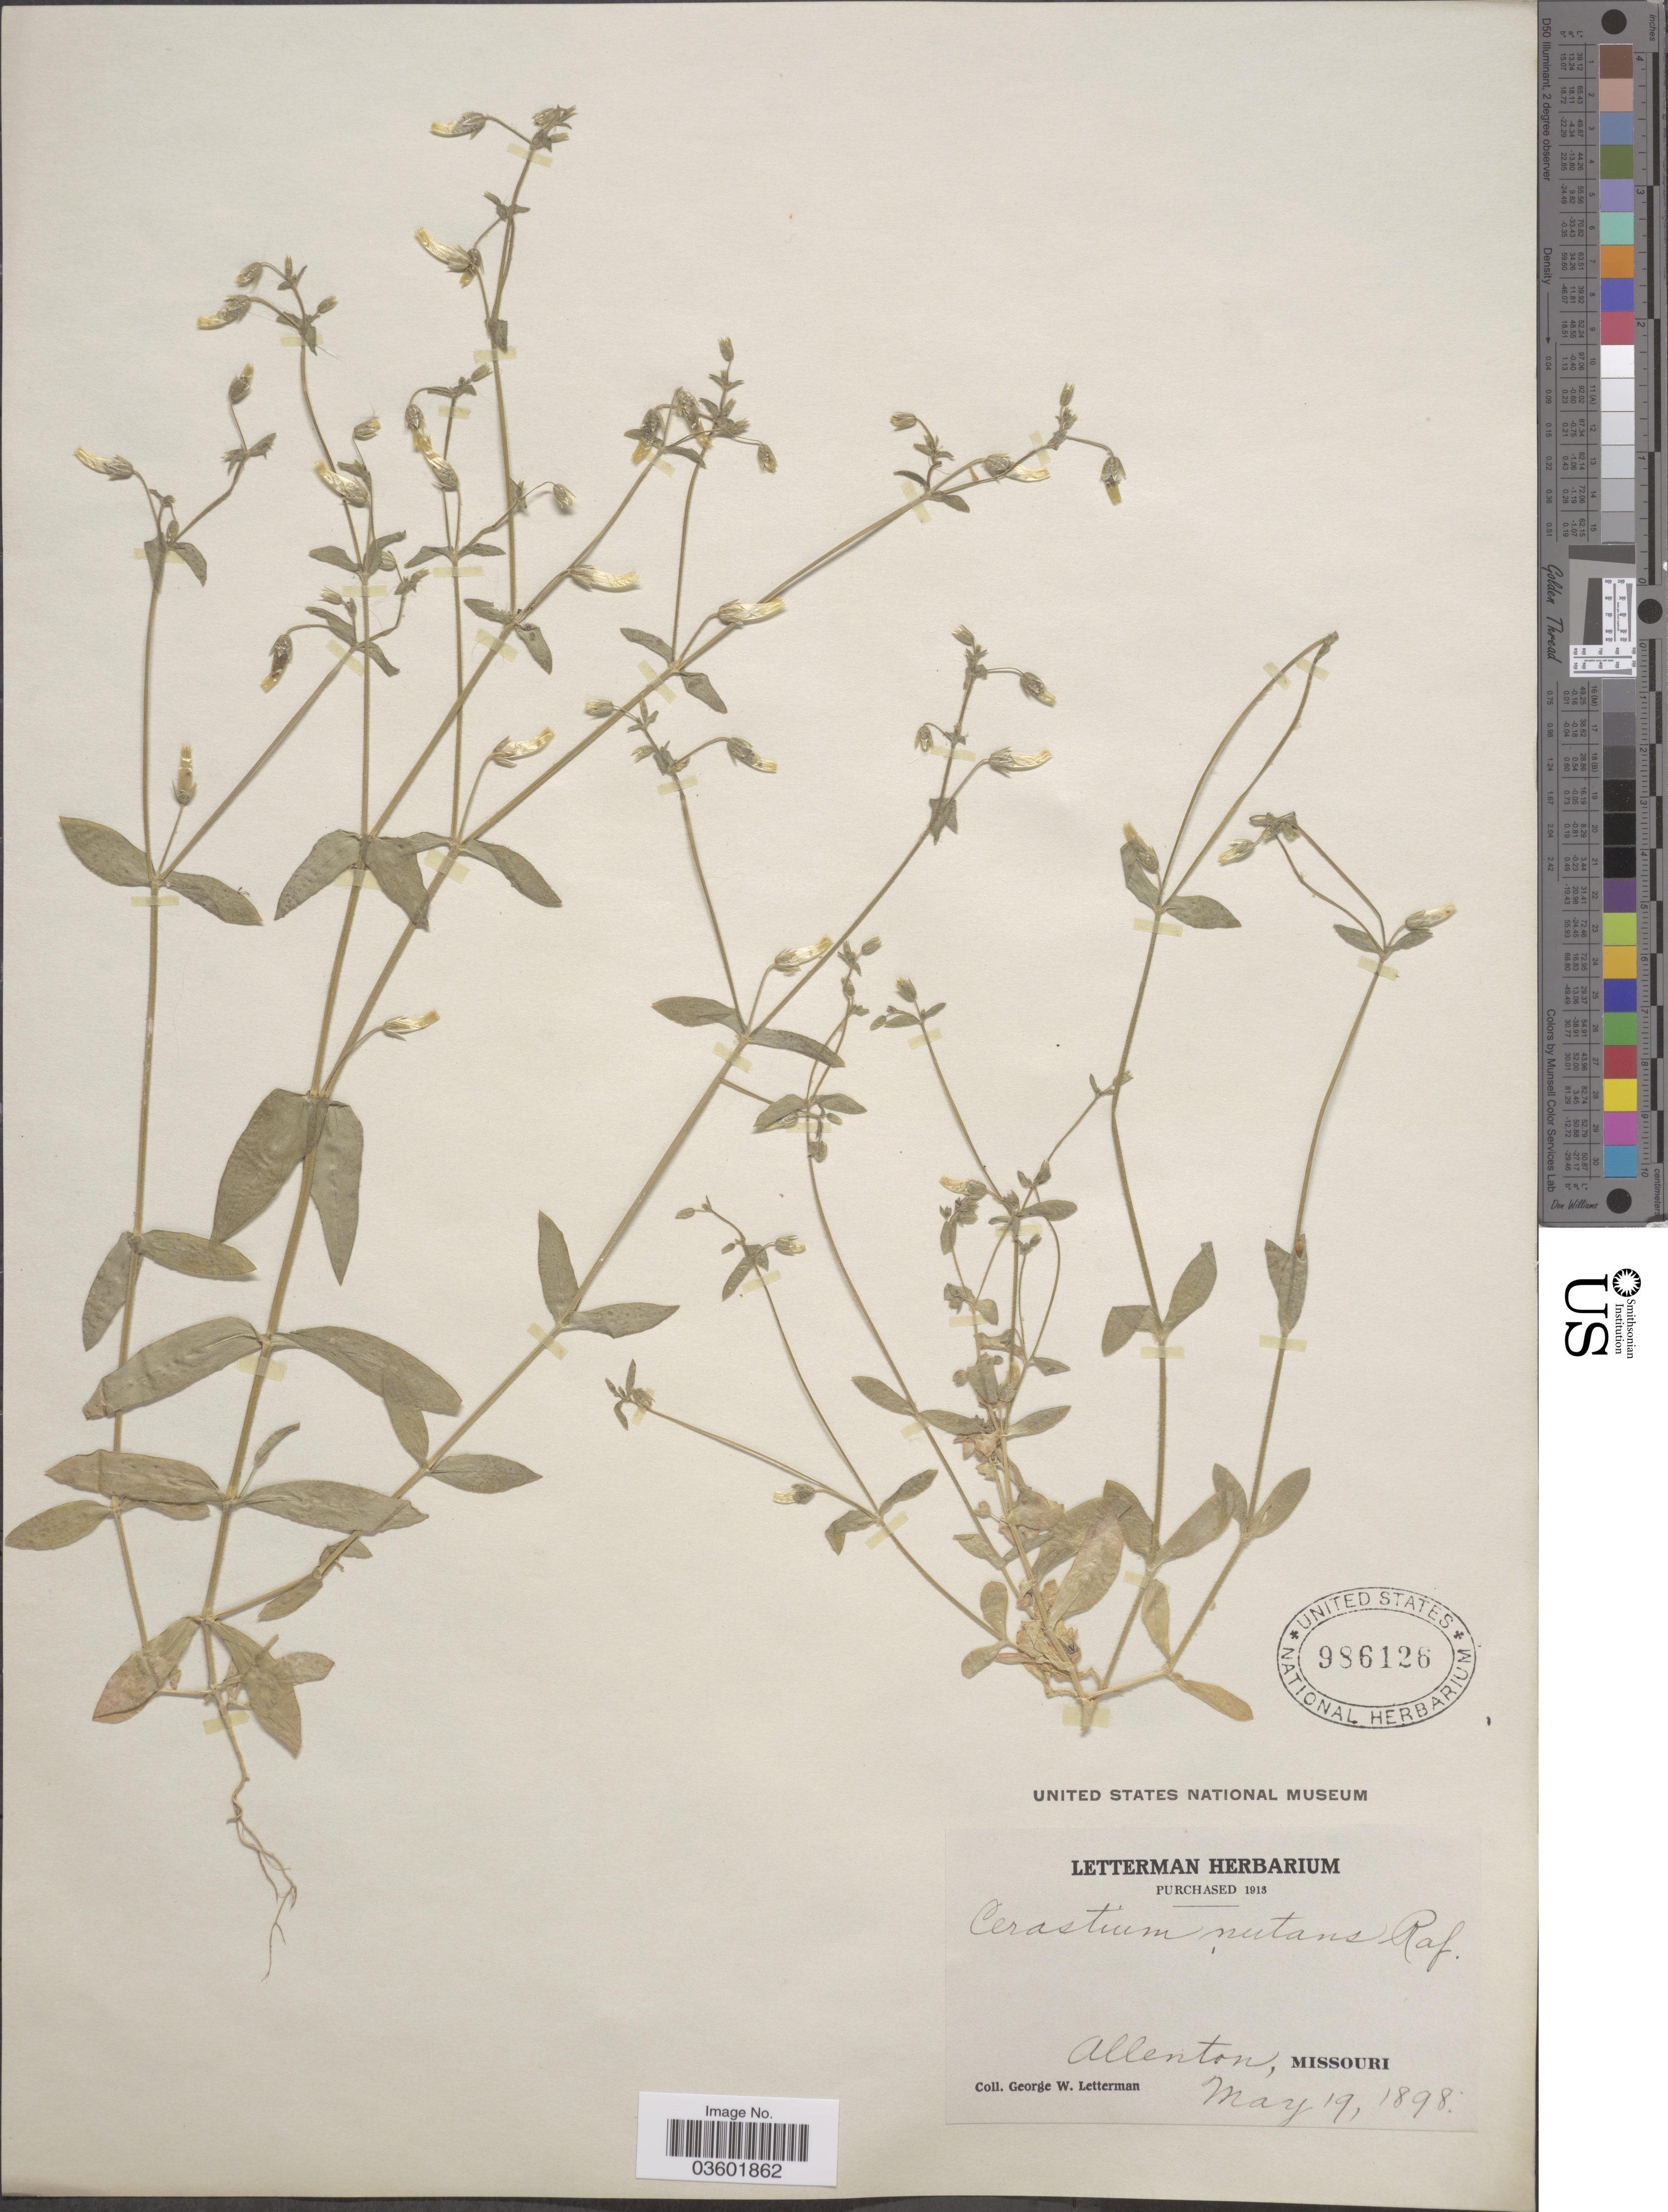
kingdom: Plantae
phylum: Tracheophyta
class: Magnoliopsida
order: Caryophyllales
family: Caryophyllaceae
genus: Cerastium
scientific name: Cerastium nutans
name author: Raf.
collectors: G. W. Letterman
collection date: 1898-05-19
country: United States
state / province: Missouri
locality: Allenton.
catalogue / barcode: US 986126